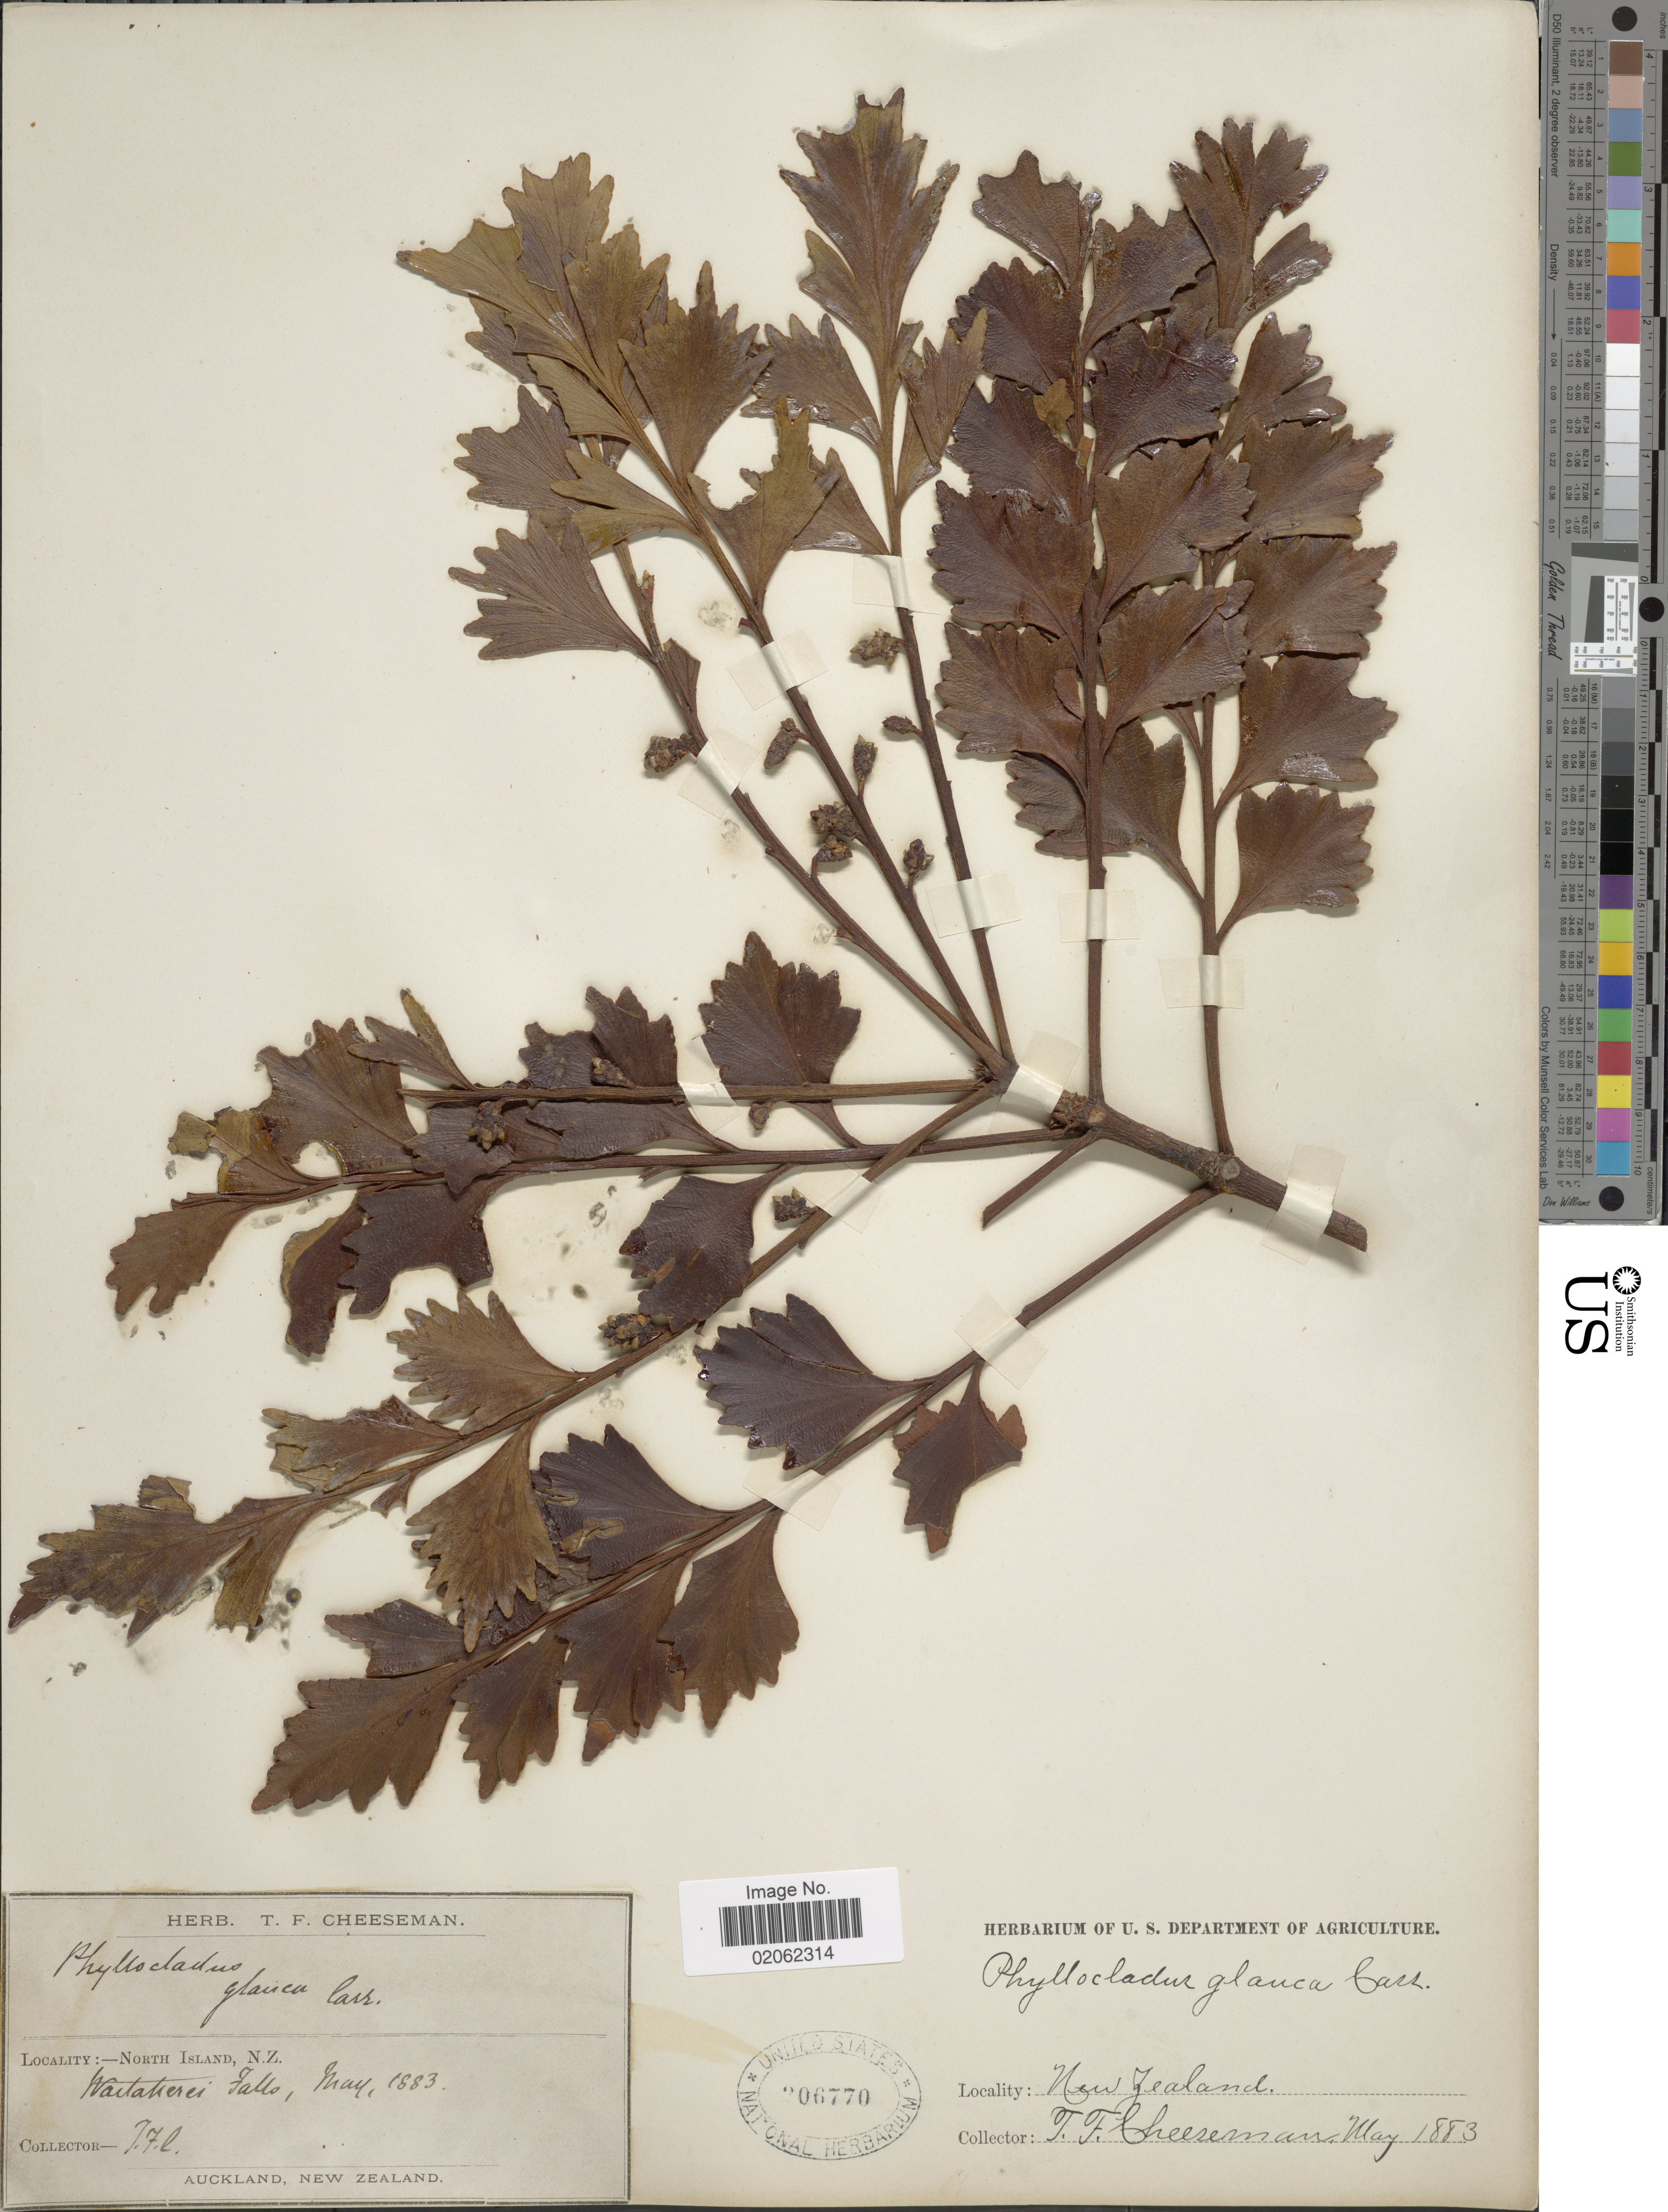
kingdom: Plantae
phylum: Tracheophyta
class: Pinopsida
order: Pinales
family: Phyllocladaceae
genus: Phyllocladus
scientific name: Phyllocladus glaucus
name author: Carrière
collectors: T. F. Cheeseman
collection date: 1883-05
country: New Zealand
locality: North Island, Waitakerei Falls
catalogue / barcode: US 206770